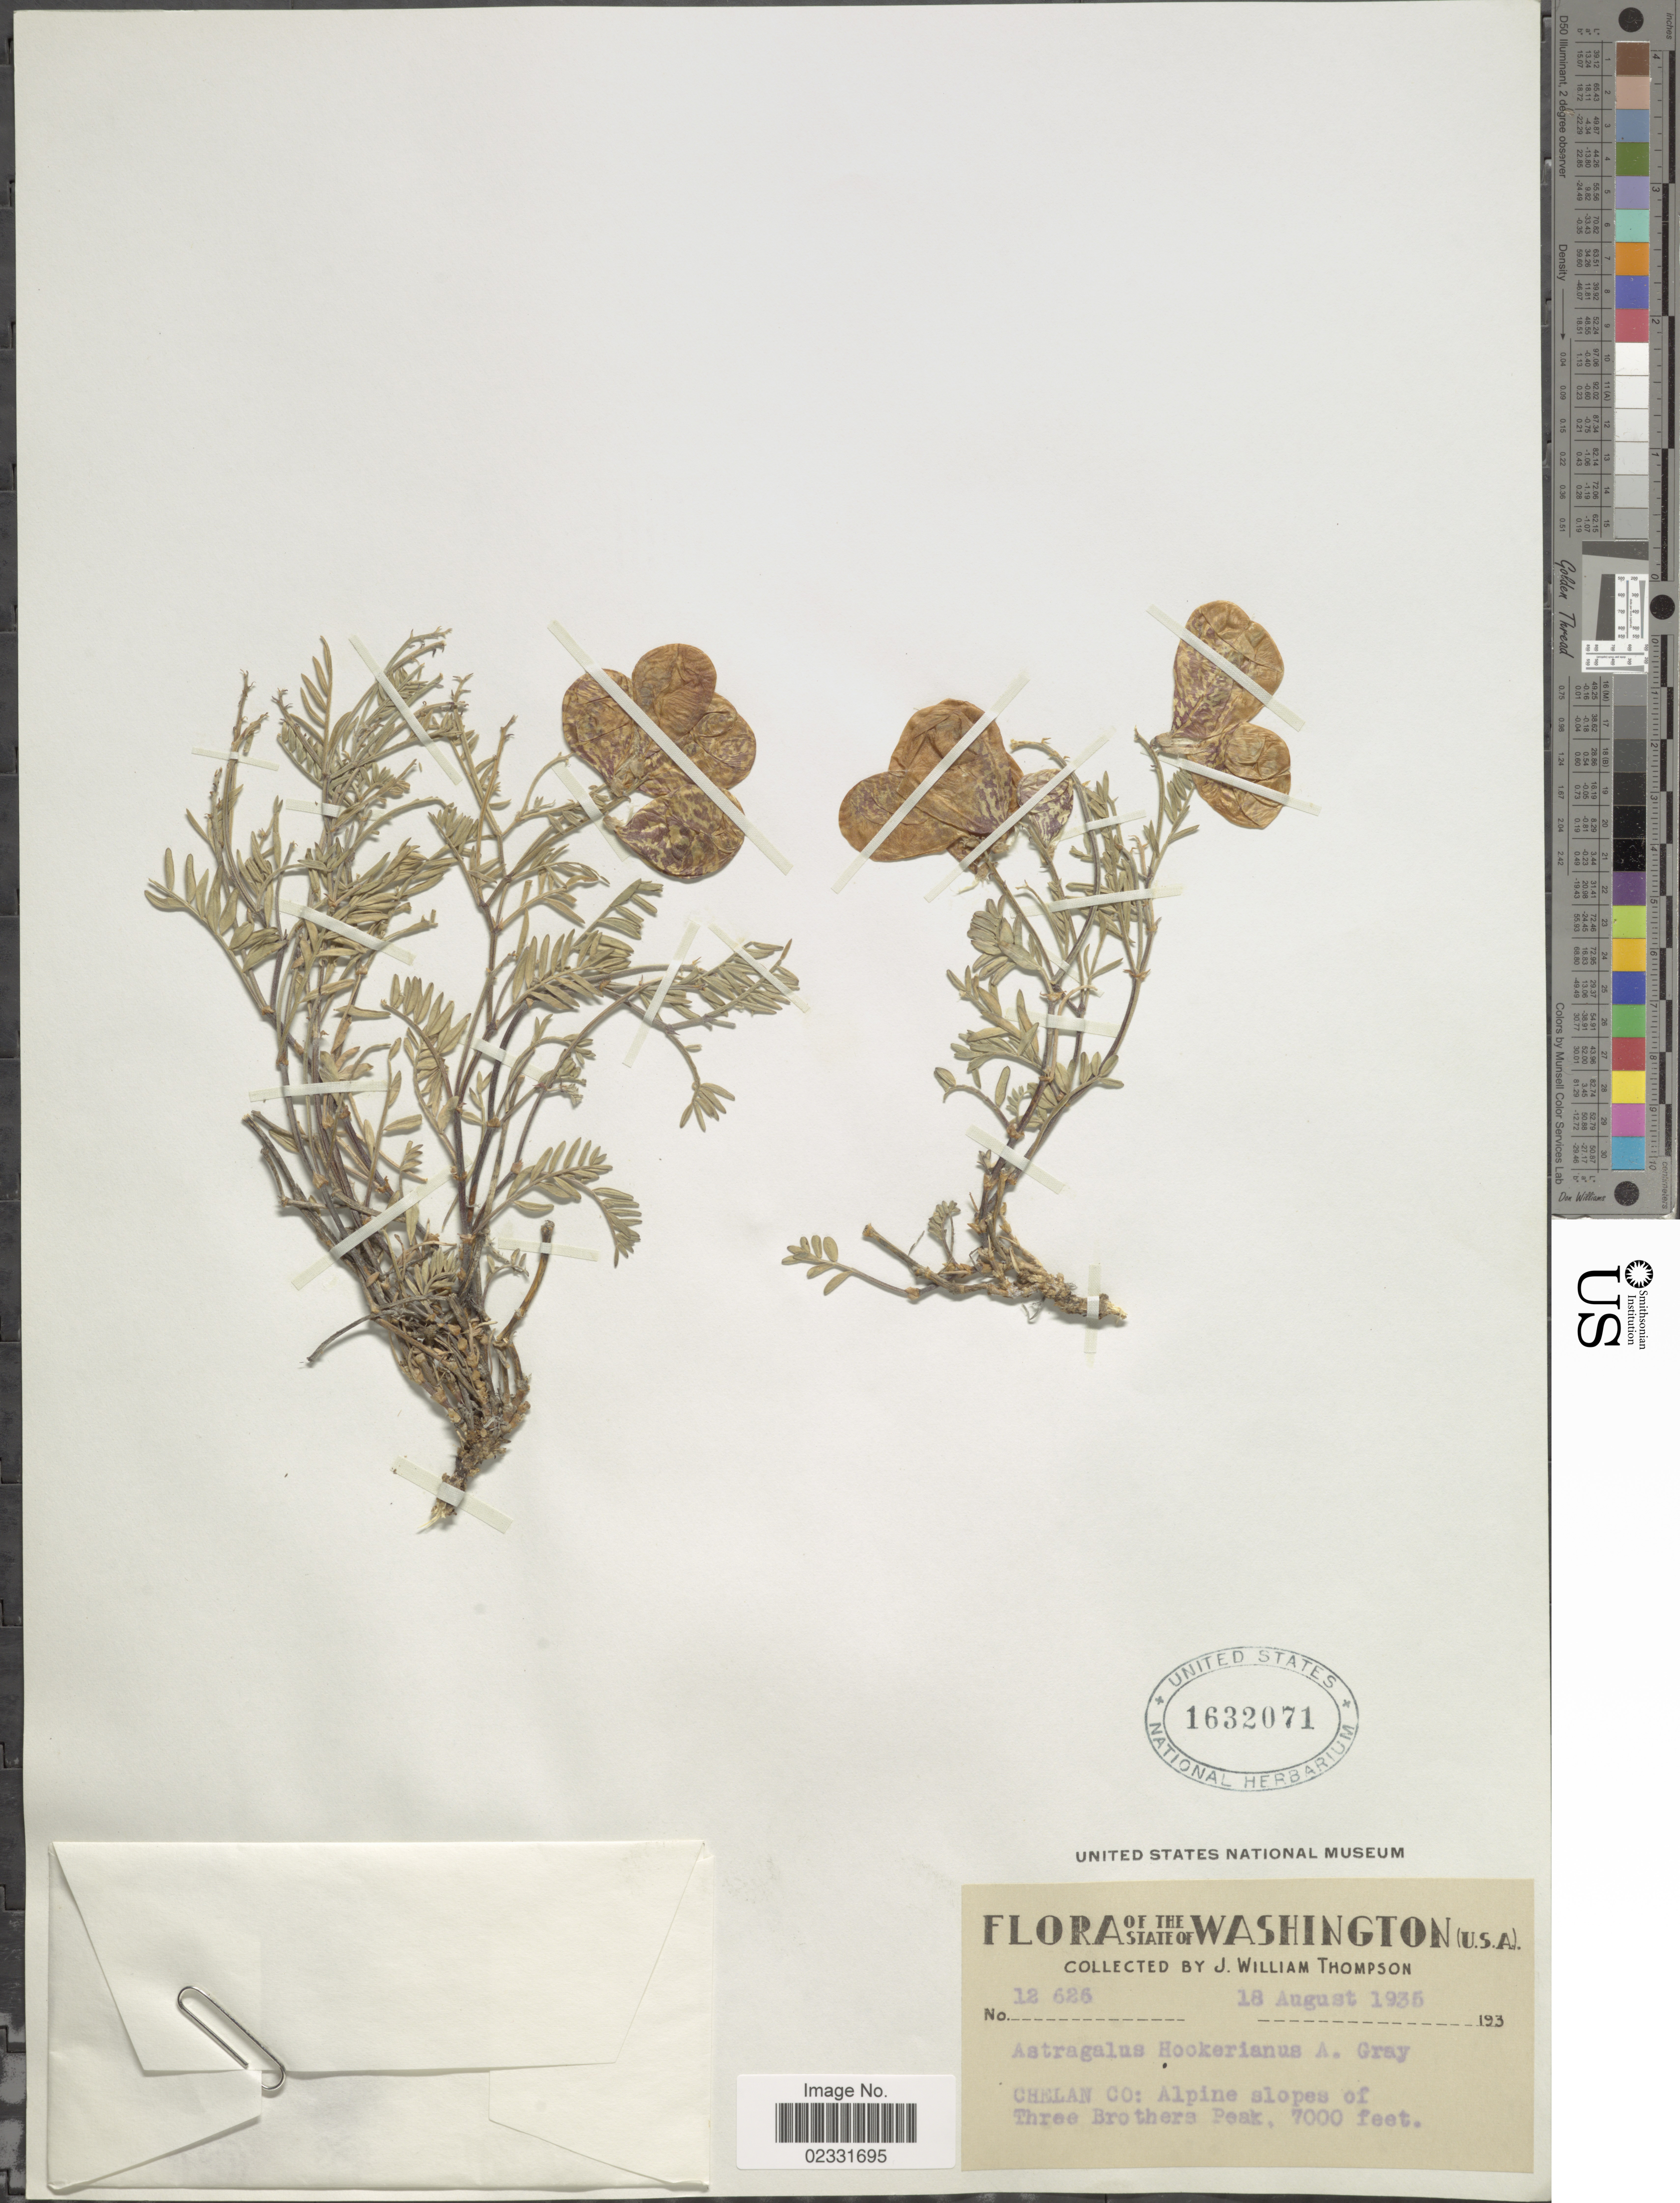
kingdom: Plantae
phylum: Tracheophyta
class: Magnoliopsida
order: Fabales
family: Fabaceae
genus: Astragalus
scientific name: Astragalus hookerianus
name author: D. Dietr.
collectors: J. W. Thompson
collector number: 12626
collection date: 1935-08-18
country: United States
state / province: Washington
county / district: Chelan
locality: Chelan Co: alpine slopes of Three Brothers Peak.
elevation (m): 2134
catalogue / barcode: US 1632071